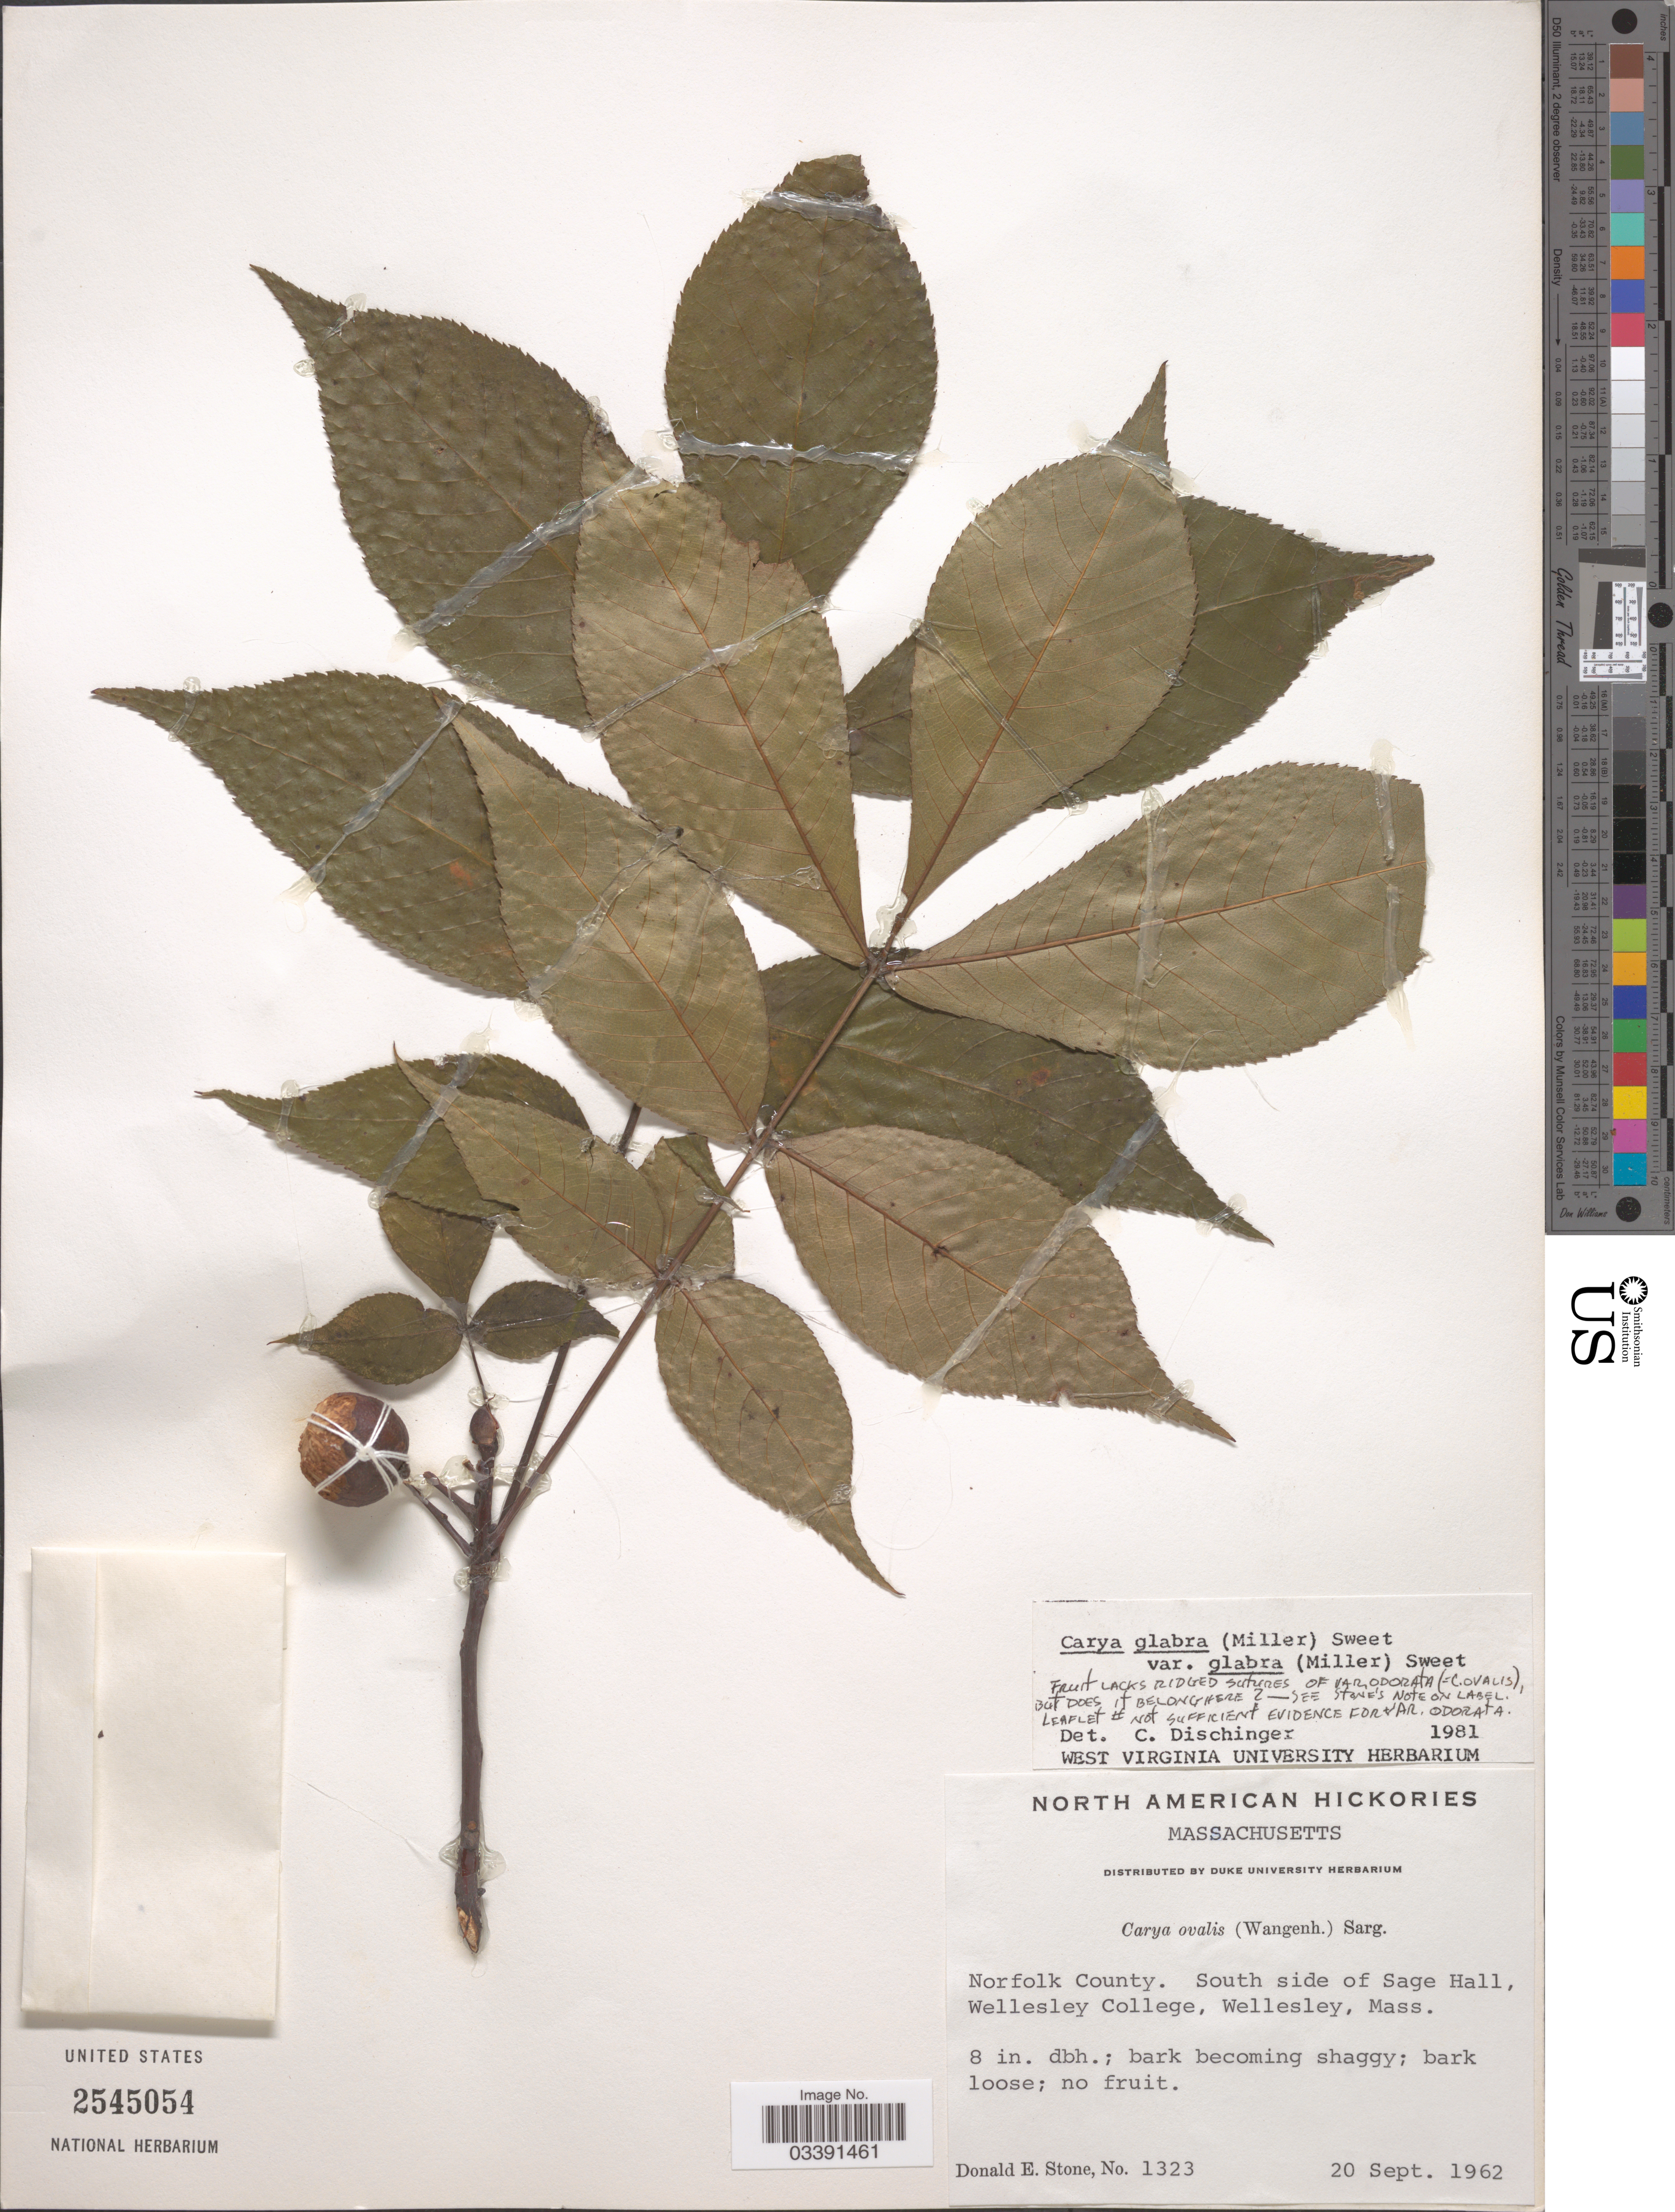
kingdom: Plantae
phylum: Tracheophyta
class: Magnoliopsida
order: Fagales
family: Juglandaceae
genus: Carya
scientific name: Carya glabra var. glabra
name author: (Mill.) Sweet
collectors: D. Stone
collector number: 1323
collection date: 1962-09-20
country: United States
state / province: Massachusetts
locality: Norfolk County. South side of Sage Hall, Wellesley College, Wellesley.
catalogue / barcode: US 2545054